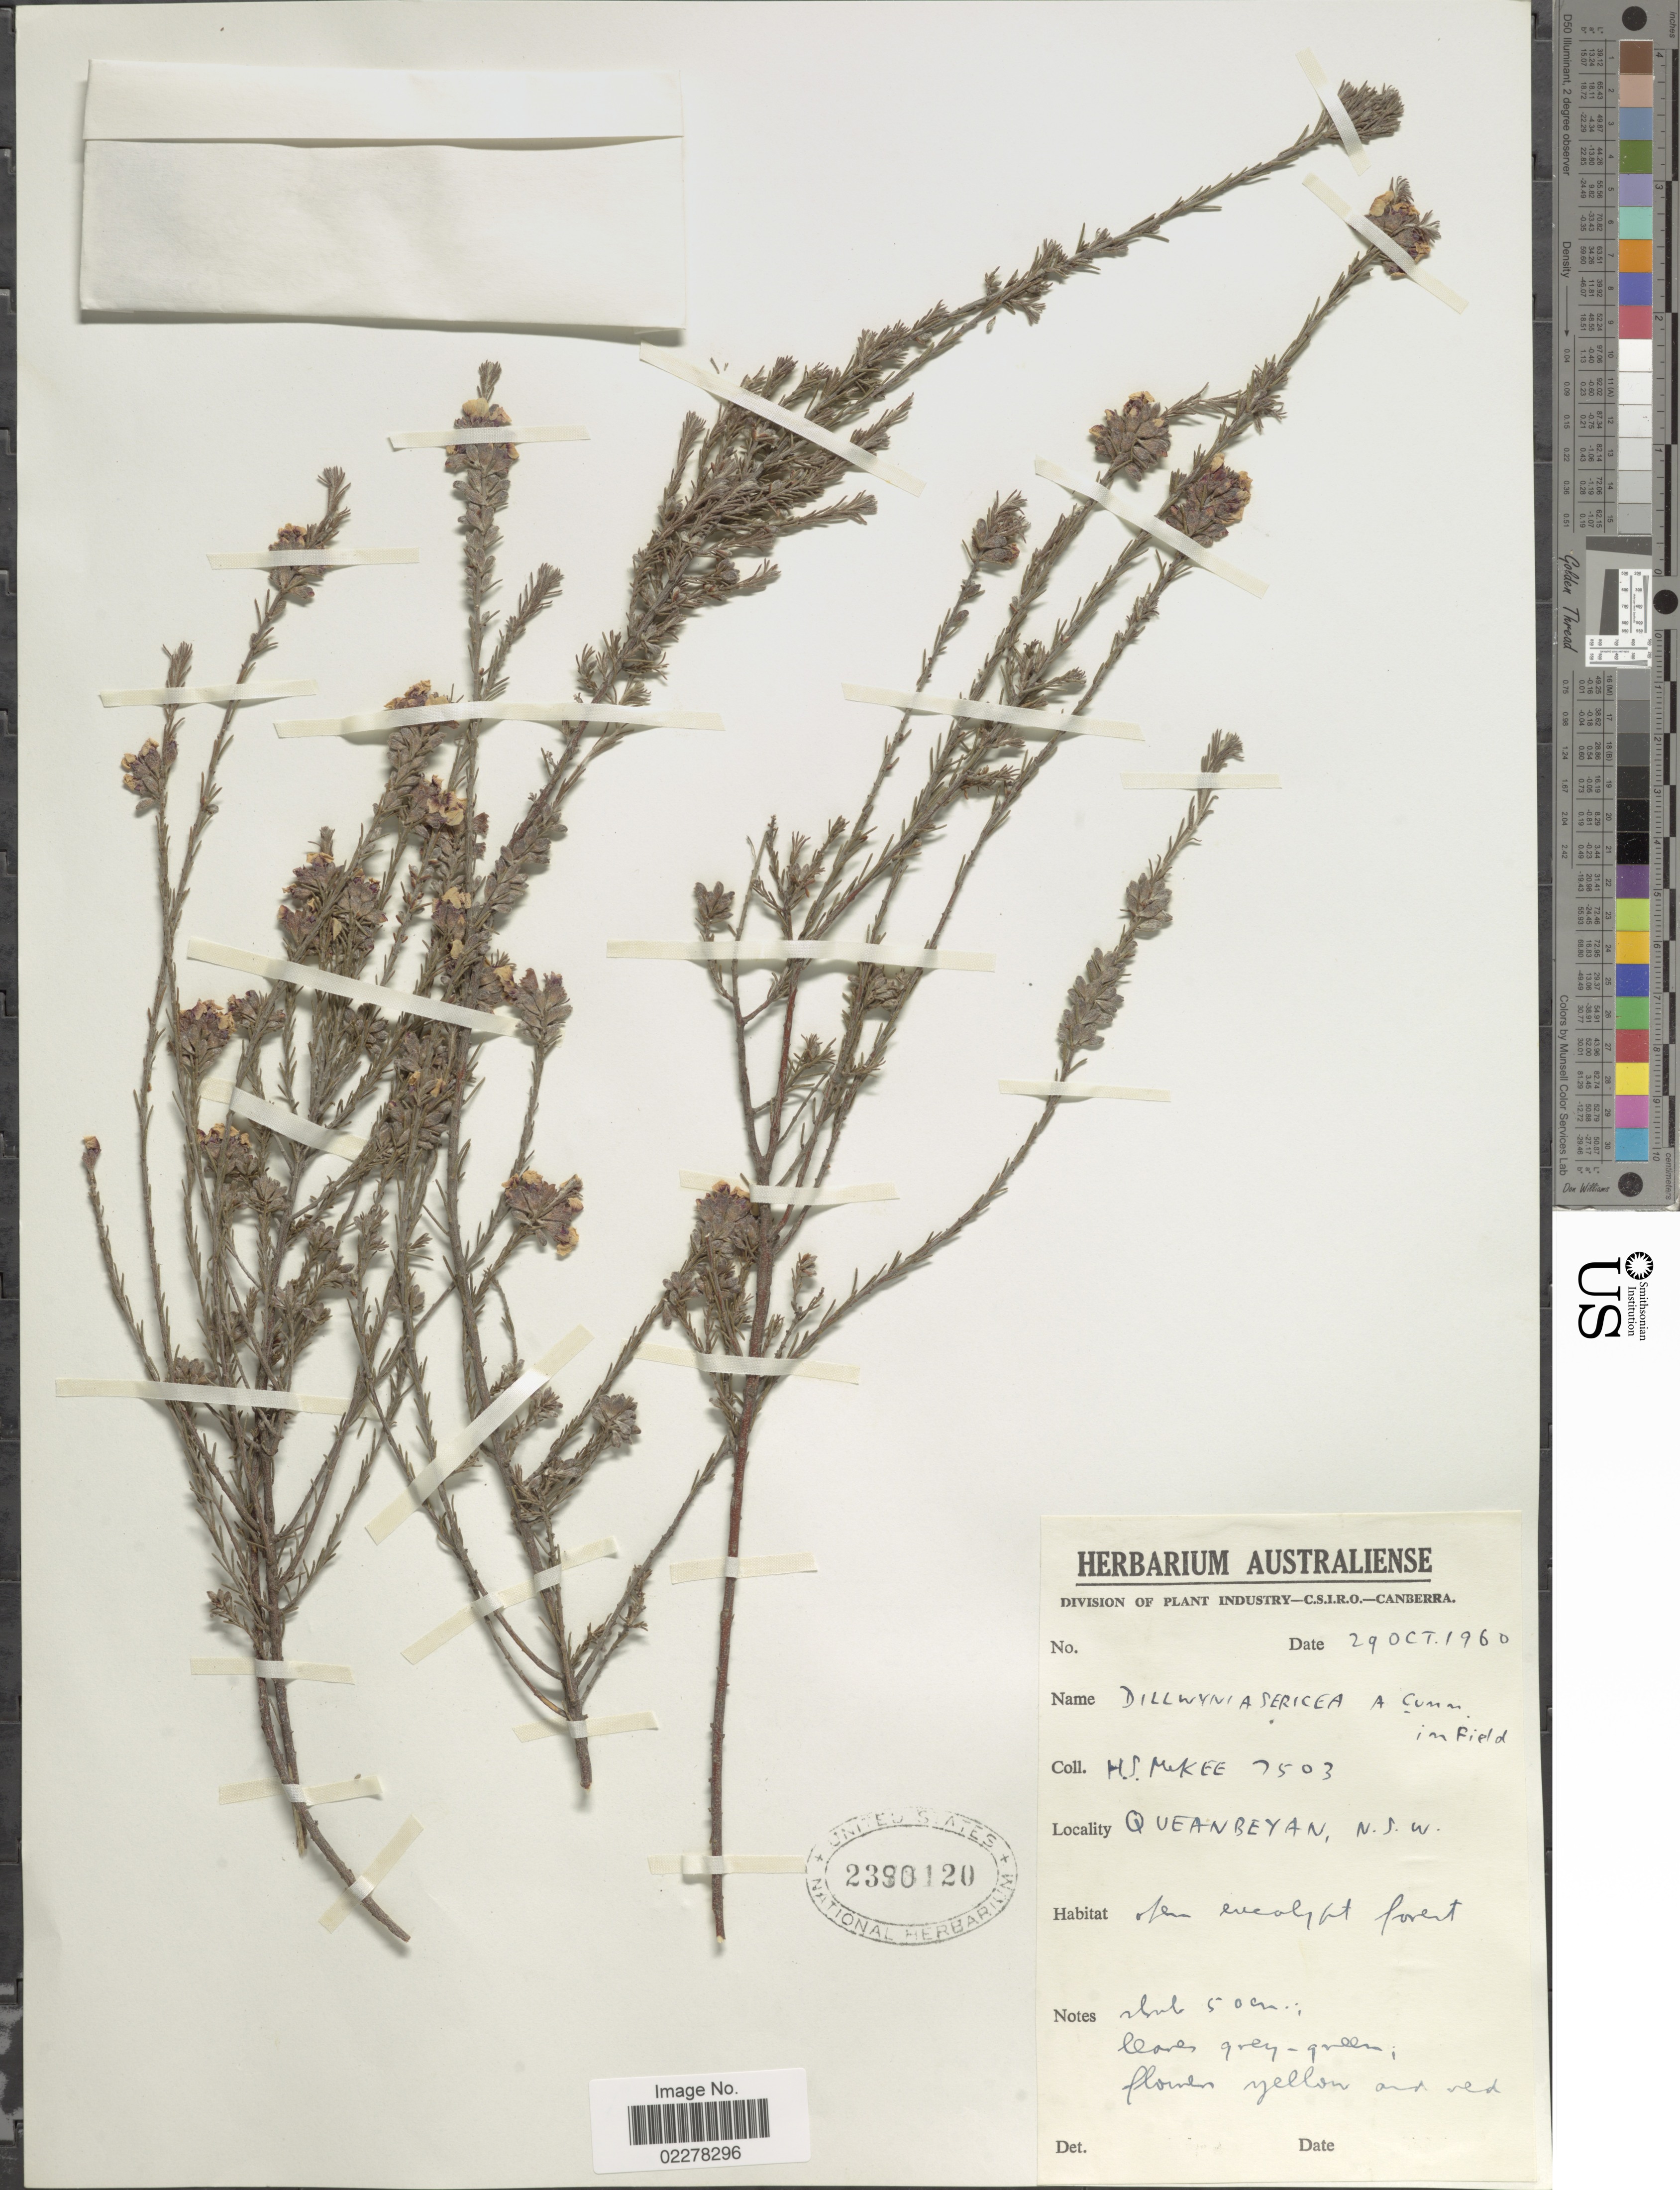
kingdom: Plantae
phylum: Tracheophyta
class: Magnoliopsida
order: Fabales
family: Fabaceae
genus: Dillwynia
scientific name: Dillwynia sericea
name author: A. Cunn.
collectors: H. S. McKee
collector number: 7503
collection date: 1960-10-29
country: Australia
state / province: New South Wales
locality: Queanbeyan. N.S.W.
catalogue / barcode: US 2380120